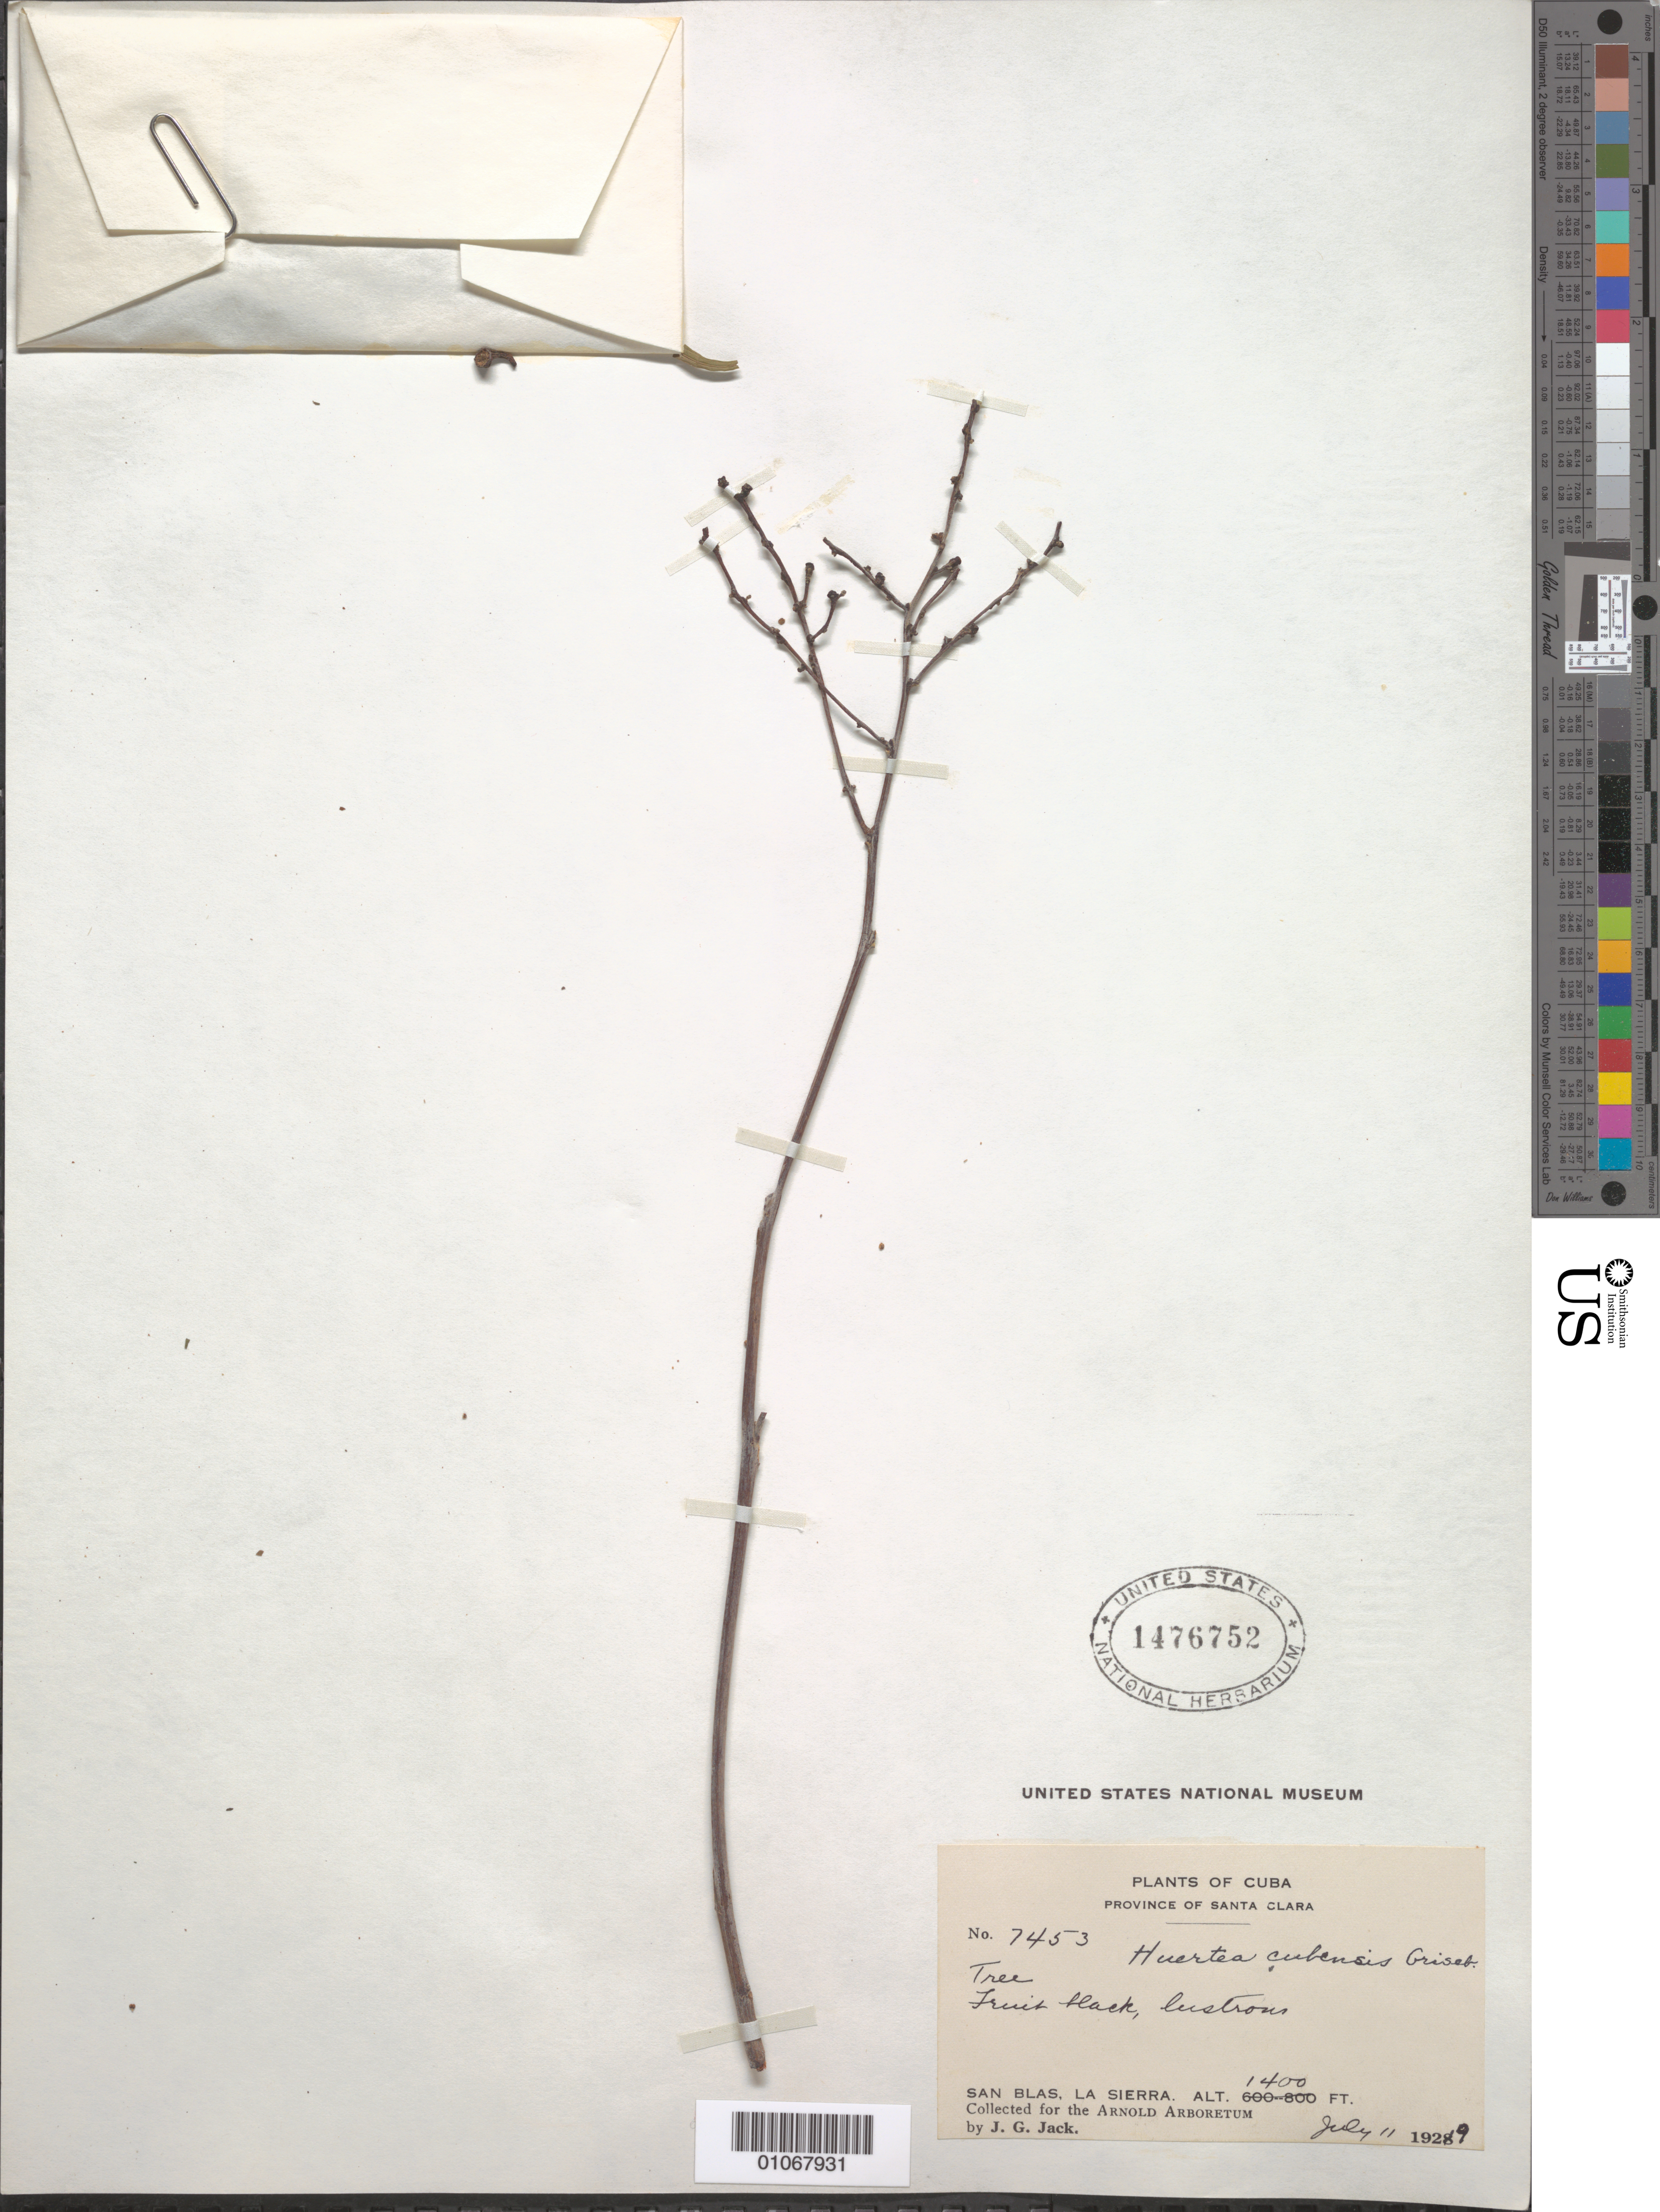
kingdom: Plantae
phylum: Tracheophyta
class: Magnoliopsida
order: Huerteales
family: Tapisciaceae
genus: Huertea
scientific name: Huertea cubensis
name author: Griseb.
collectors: J. G. Jack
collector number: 7453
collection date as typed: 11 Jul 1929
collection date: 1929-07-11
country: Cuba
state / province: Matanzas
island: Cuba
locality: San Blas, La Sierra, Santa Clara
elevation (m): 429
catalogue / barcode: US 1476752